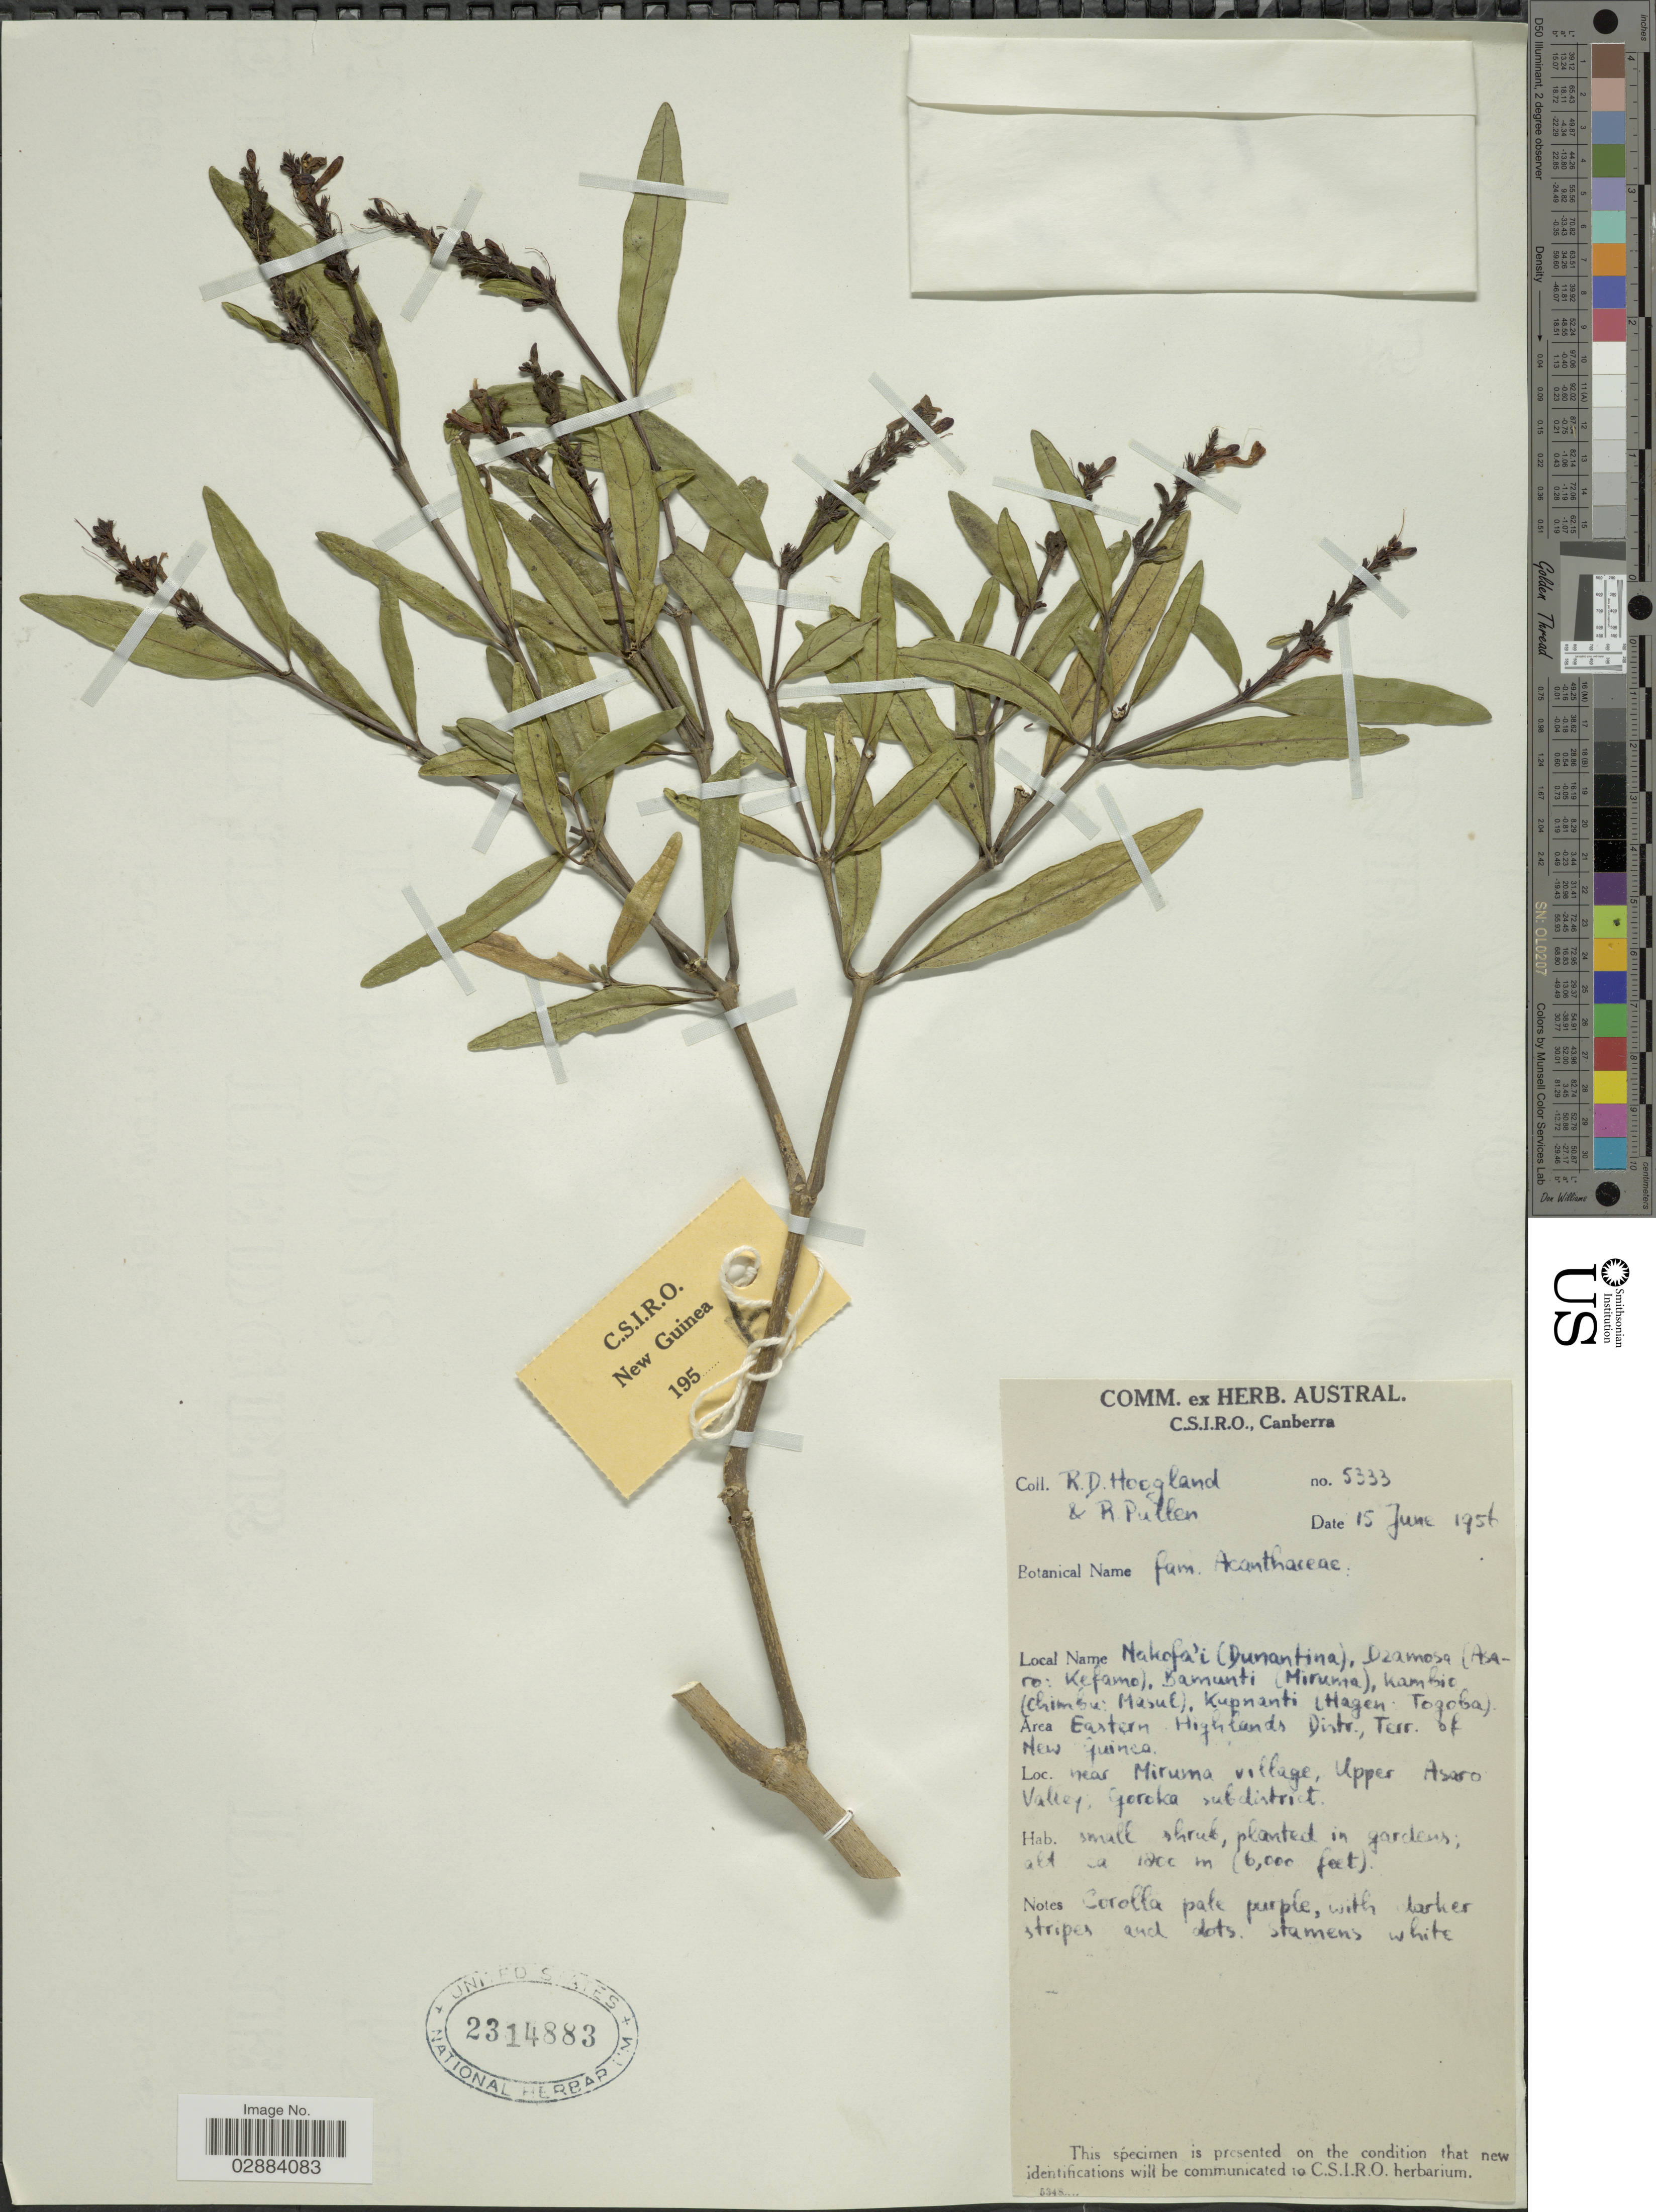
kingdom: Plantae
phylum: Tracheophyta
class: Magnoliopsida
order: Lamiales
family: Acanthaceae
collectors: R. D. Hoogland & R. Pullen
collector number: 5333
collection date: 1956-06-15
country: Papua New Guinea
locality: Eastern Highlands Distr., Terr. of New Guinea. Near Miruma village, Upper Asero Valley, Goroka subdistrict.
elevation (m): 1200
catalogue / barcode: US 2314883